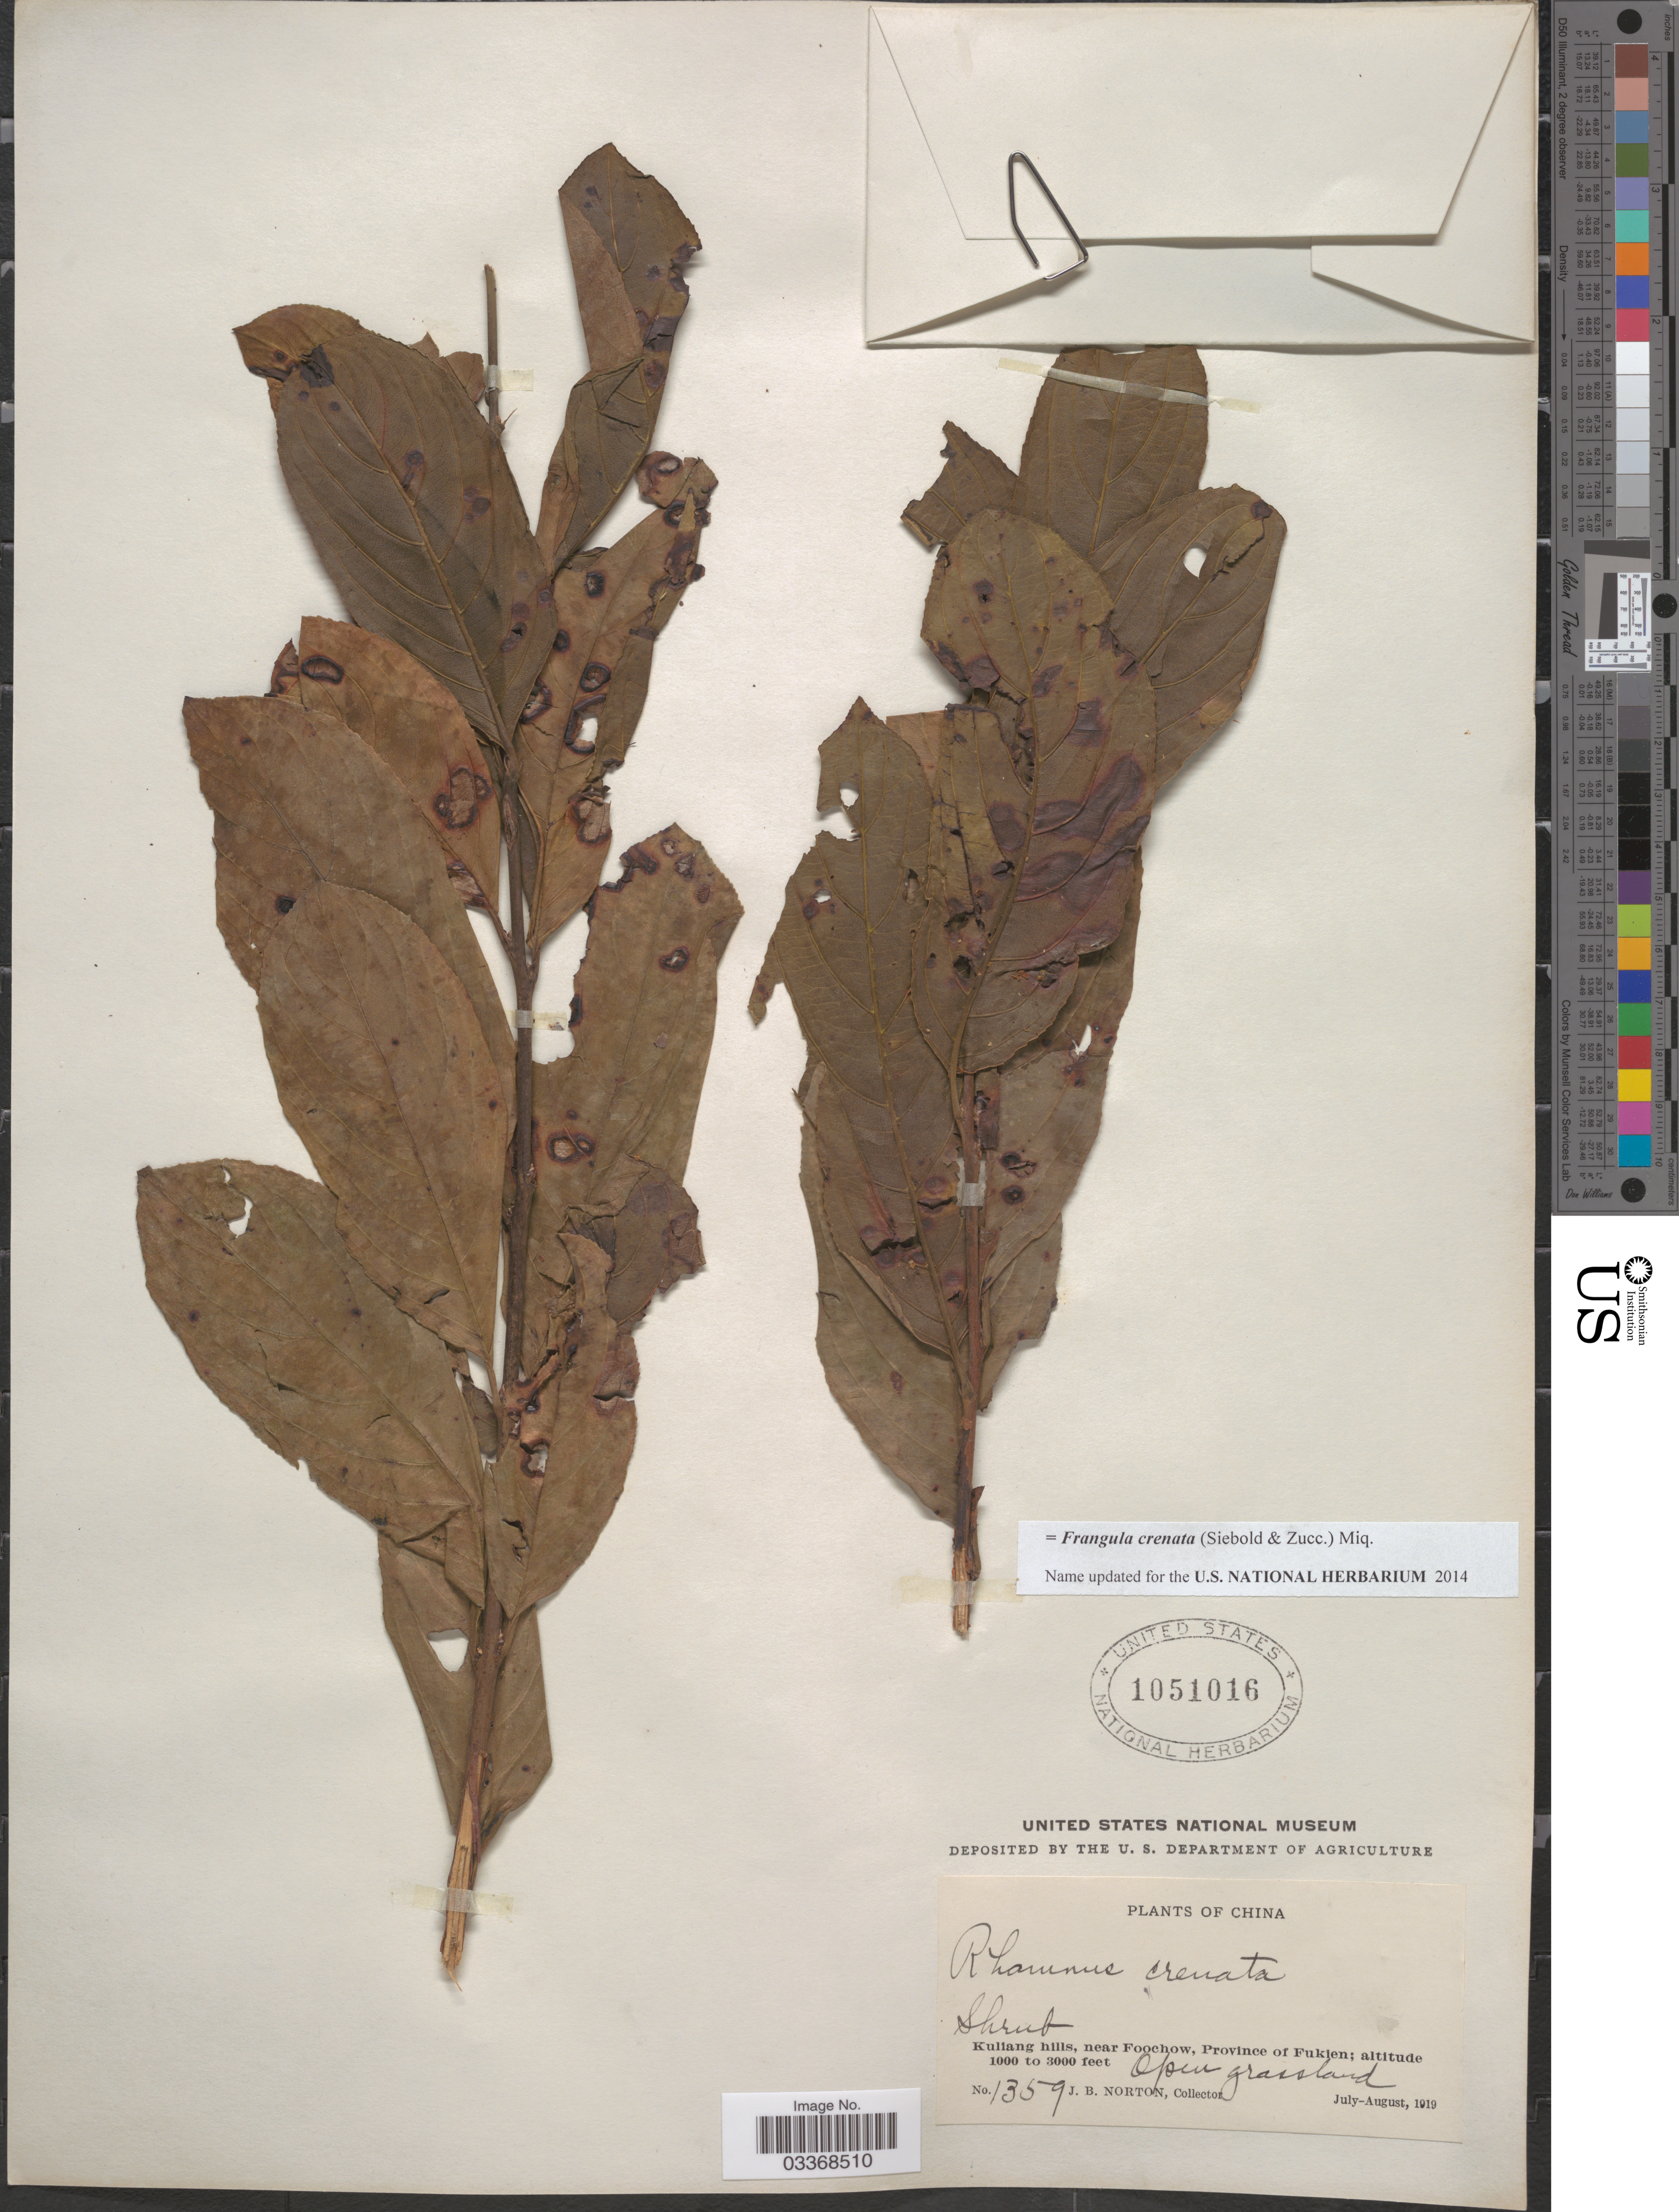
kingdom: Plantae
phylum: Tracheophyta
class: Magnoliopsida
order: Rosales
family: Rhamnaceae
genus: Frangula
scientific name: Frangula crenata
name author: (Siebold & Zucc.) Miq.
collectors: J. B. Norton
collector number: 1359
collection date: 1919-07/1919-08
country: China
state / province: Fujian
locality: Kuliang hills, near Foochow, Province of Fukien.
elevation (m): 305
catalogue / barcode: US 1051016